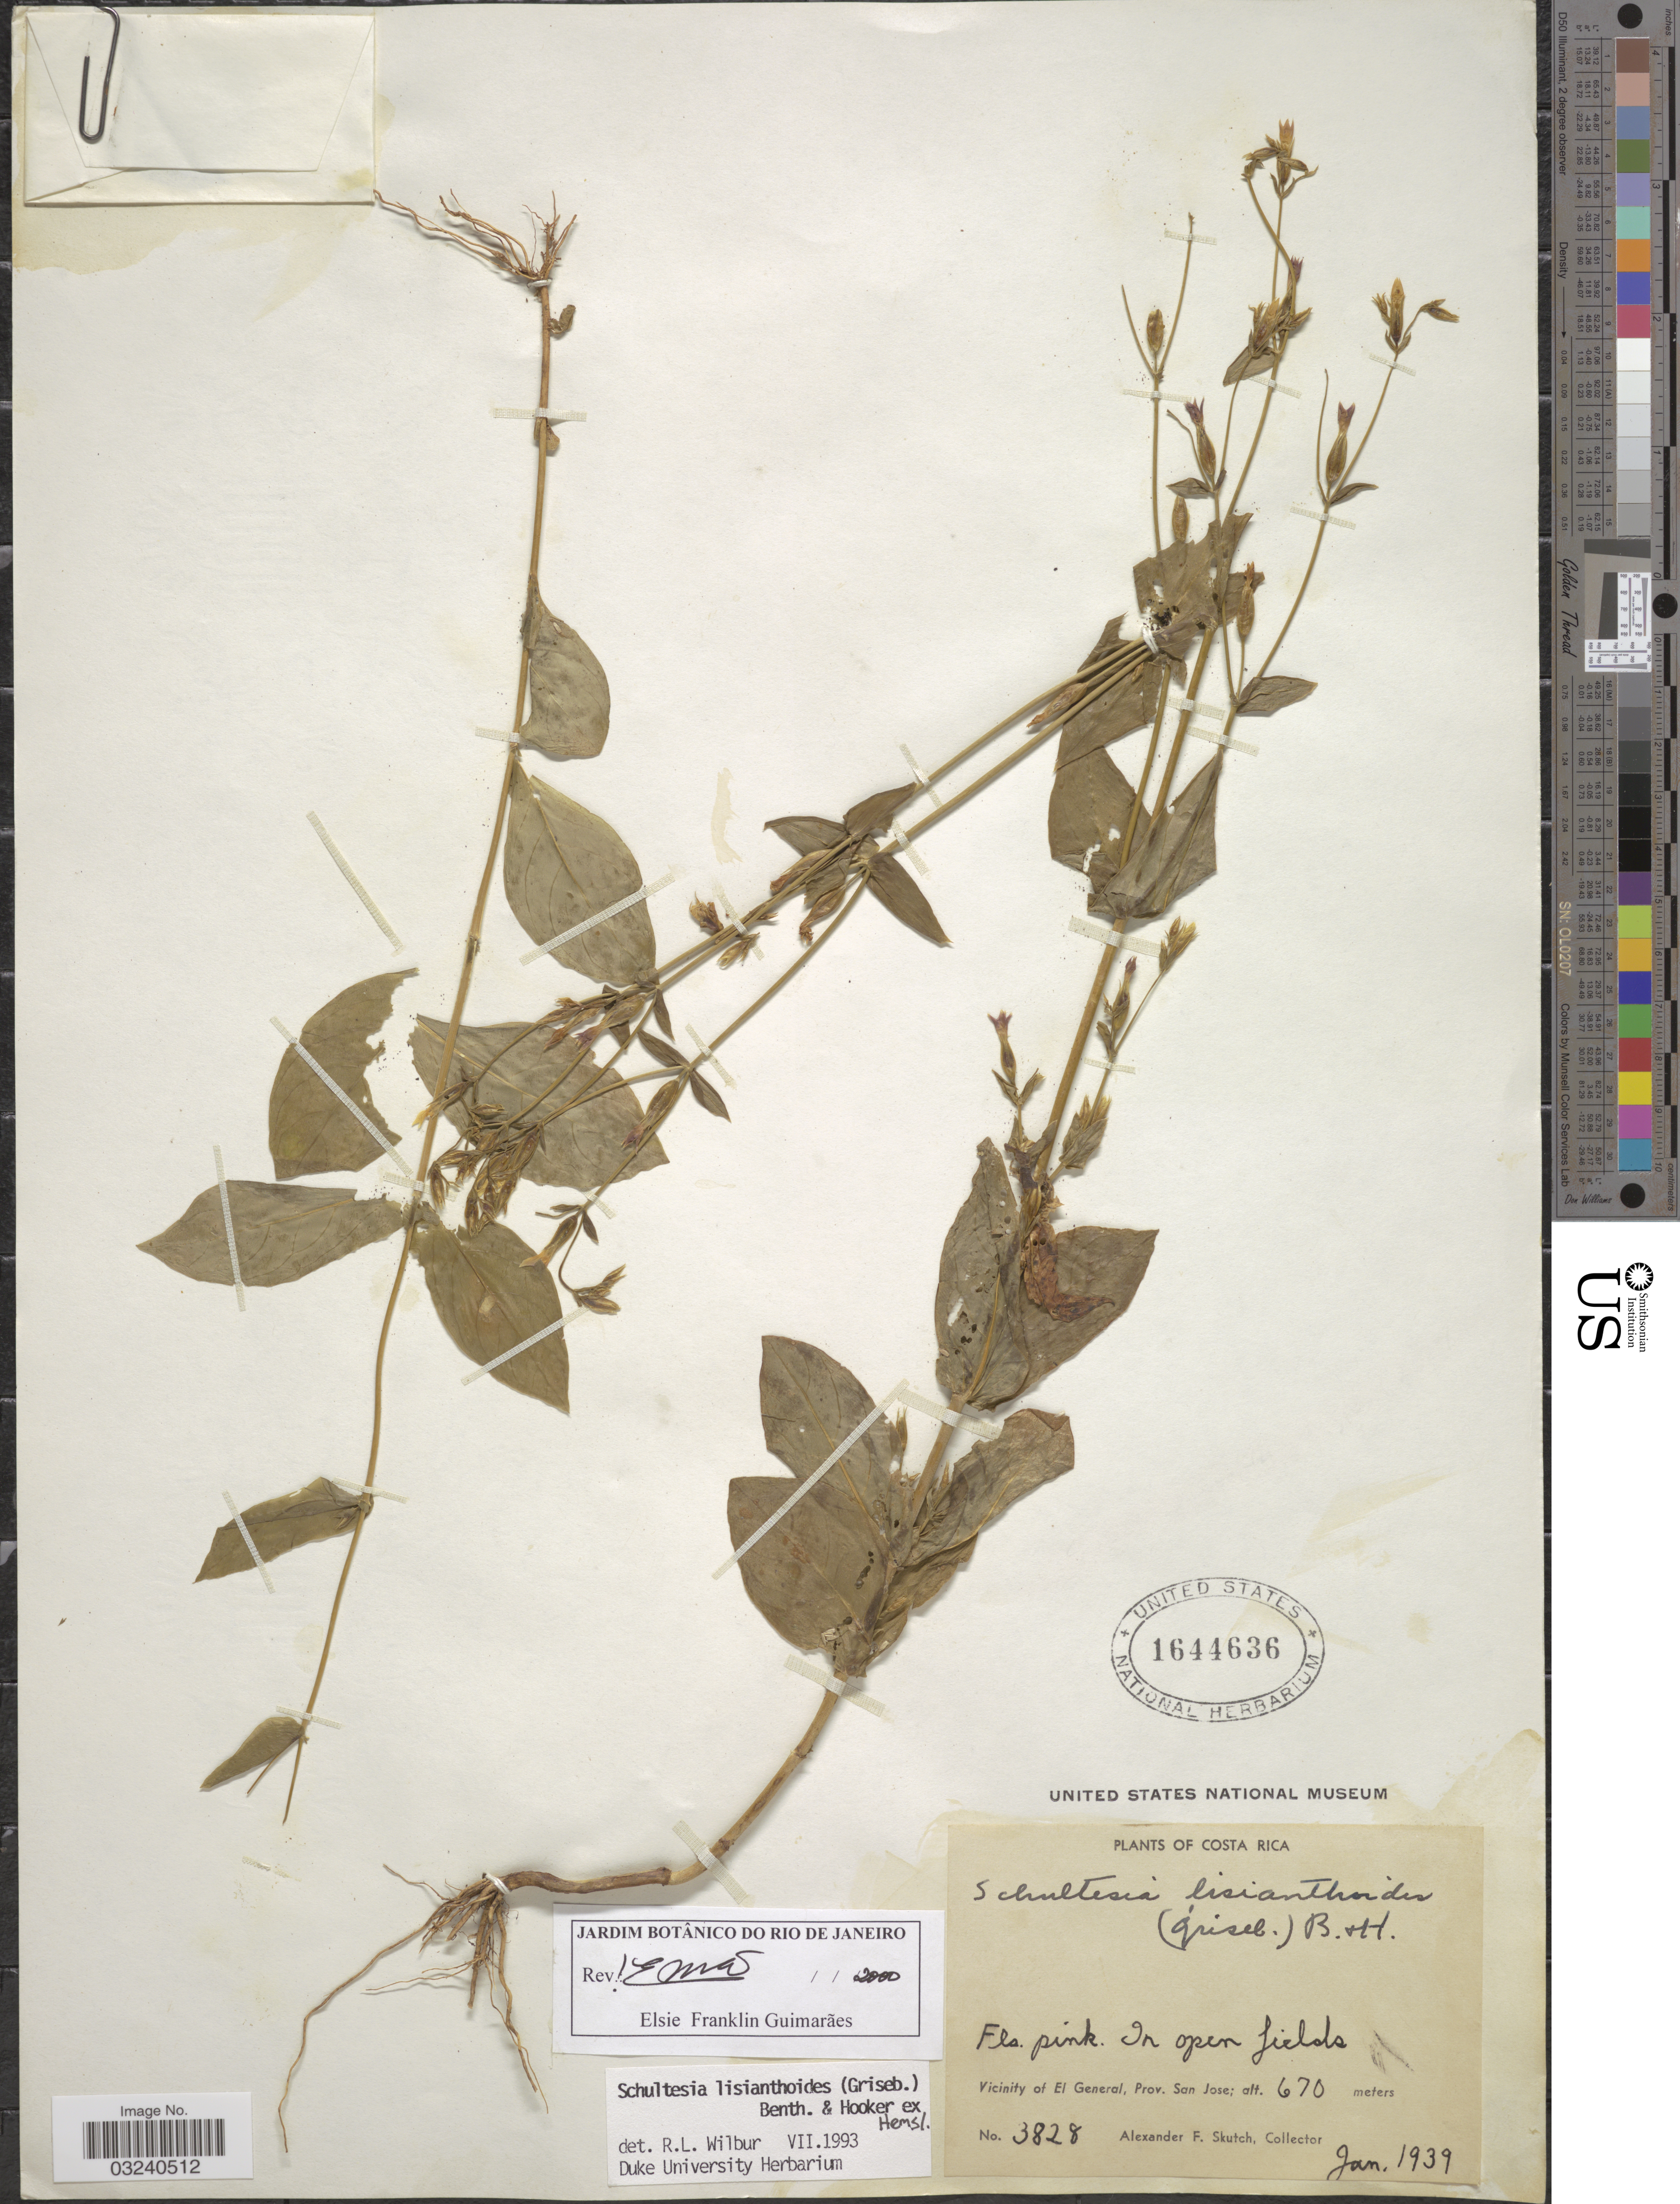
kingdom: Plantae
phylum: Tracheophyta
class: Magnoliopsida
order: Gentianales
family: Gentianaceae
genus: Schultesia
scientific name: Schultesia lisianthoides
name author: (Griseb.) Benth. & Hook. f. ex Hemsl.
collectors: A. F. Skutch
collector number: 3828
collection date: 1939-01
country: Costa Rica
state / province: San José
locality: Vicinity of El General.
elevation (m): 670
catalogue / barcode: US 1644636